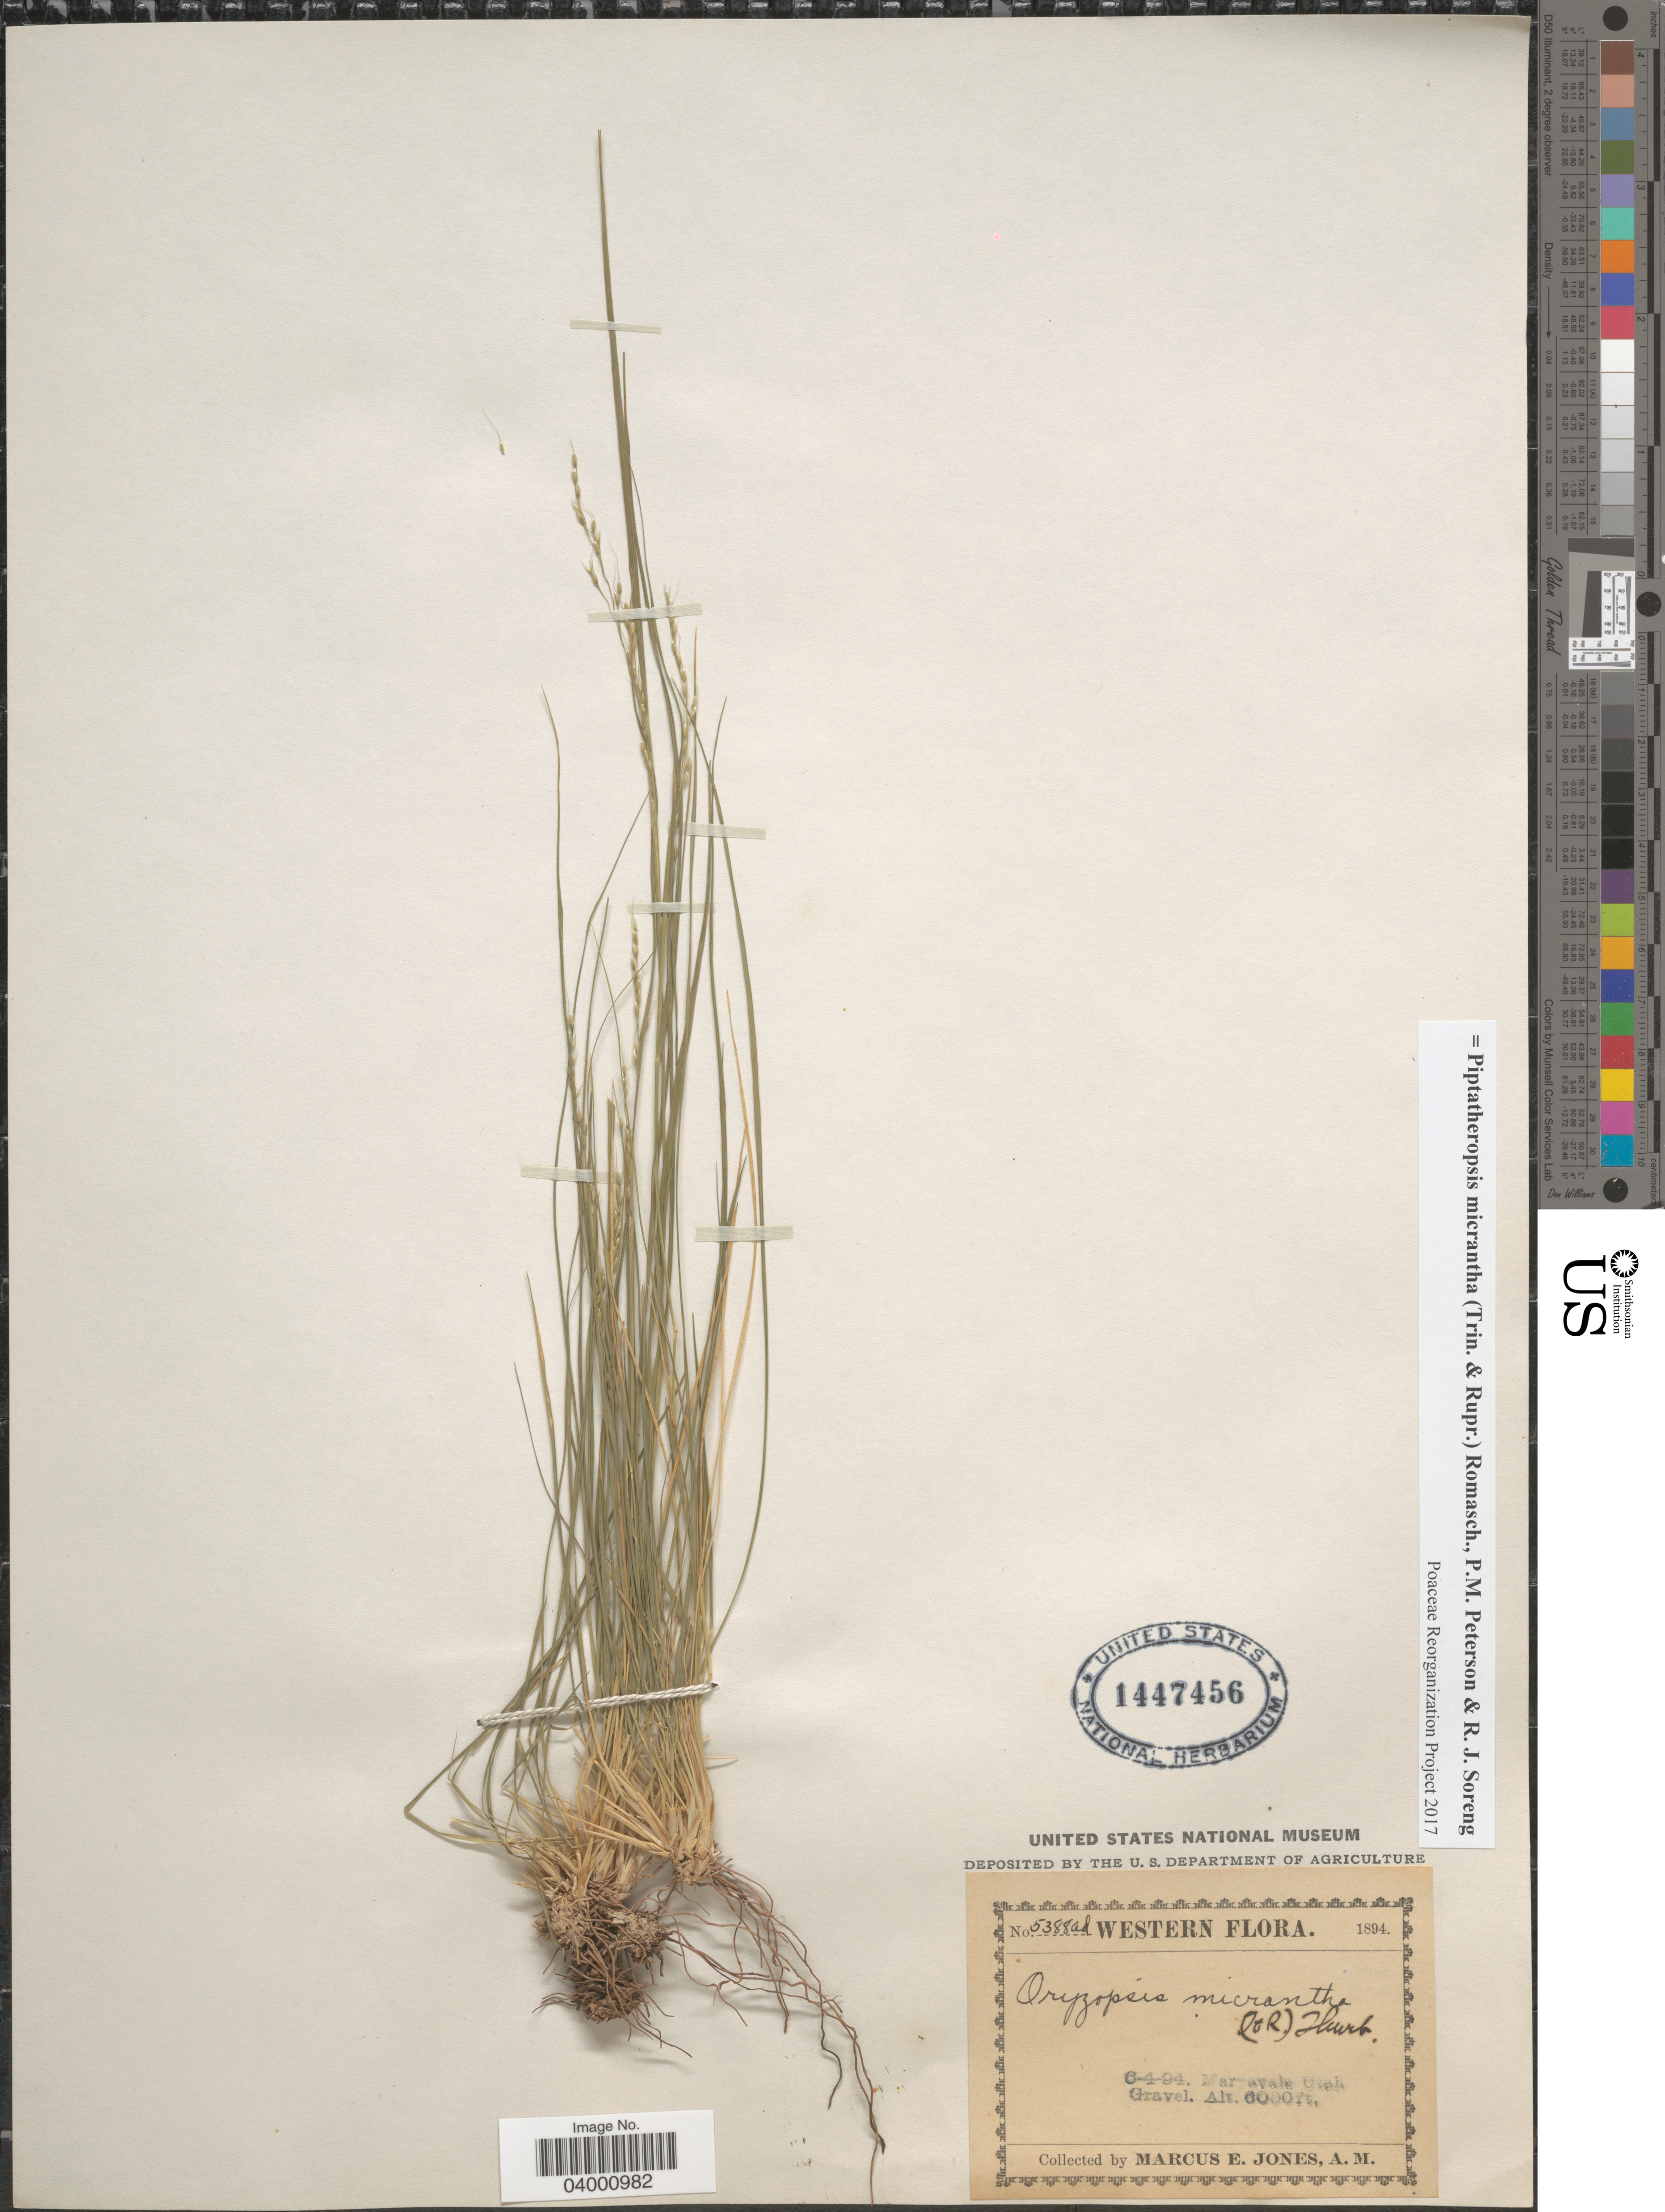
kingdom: Plantae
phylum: Tracheophyta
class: Liliopsida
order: Poales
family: Poaceae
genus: Piptatheropsis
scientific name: Piptatheropsis micrantha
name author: (Trin. & Rupr.) Romasch.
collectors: M. E. Jones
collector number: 5388ad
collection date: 1894-06-04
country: United States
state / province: Utah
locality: Western. Marysvale.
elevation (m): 1829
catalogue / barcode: US 1447456